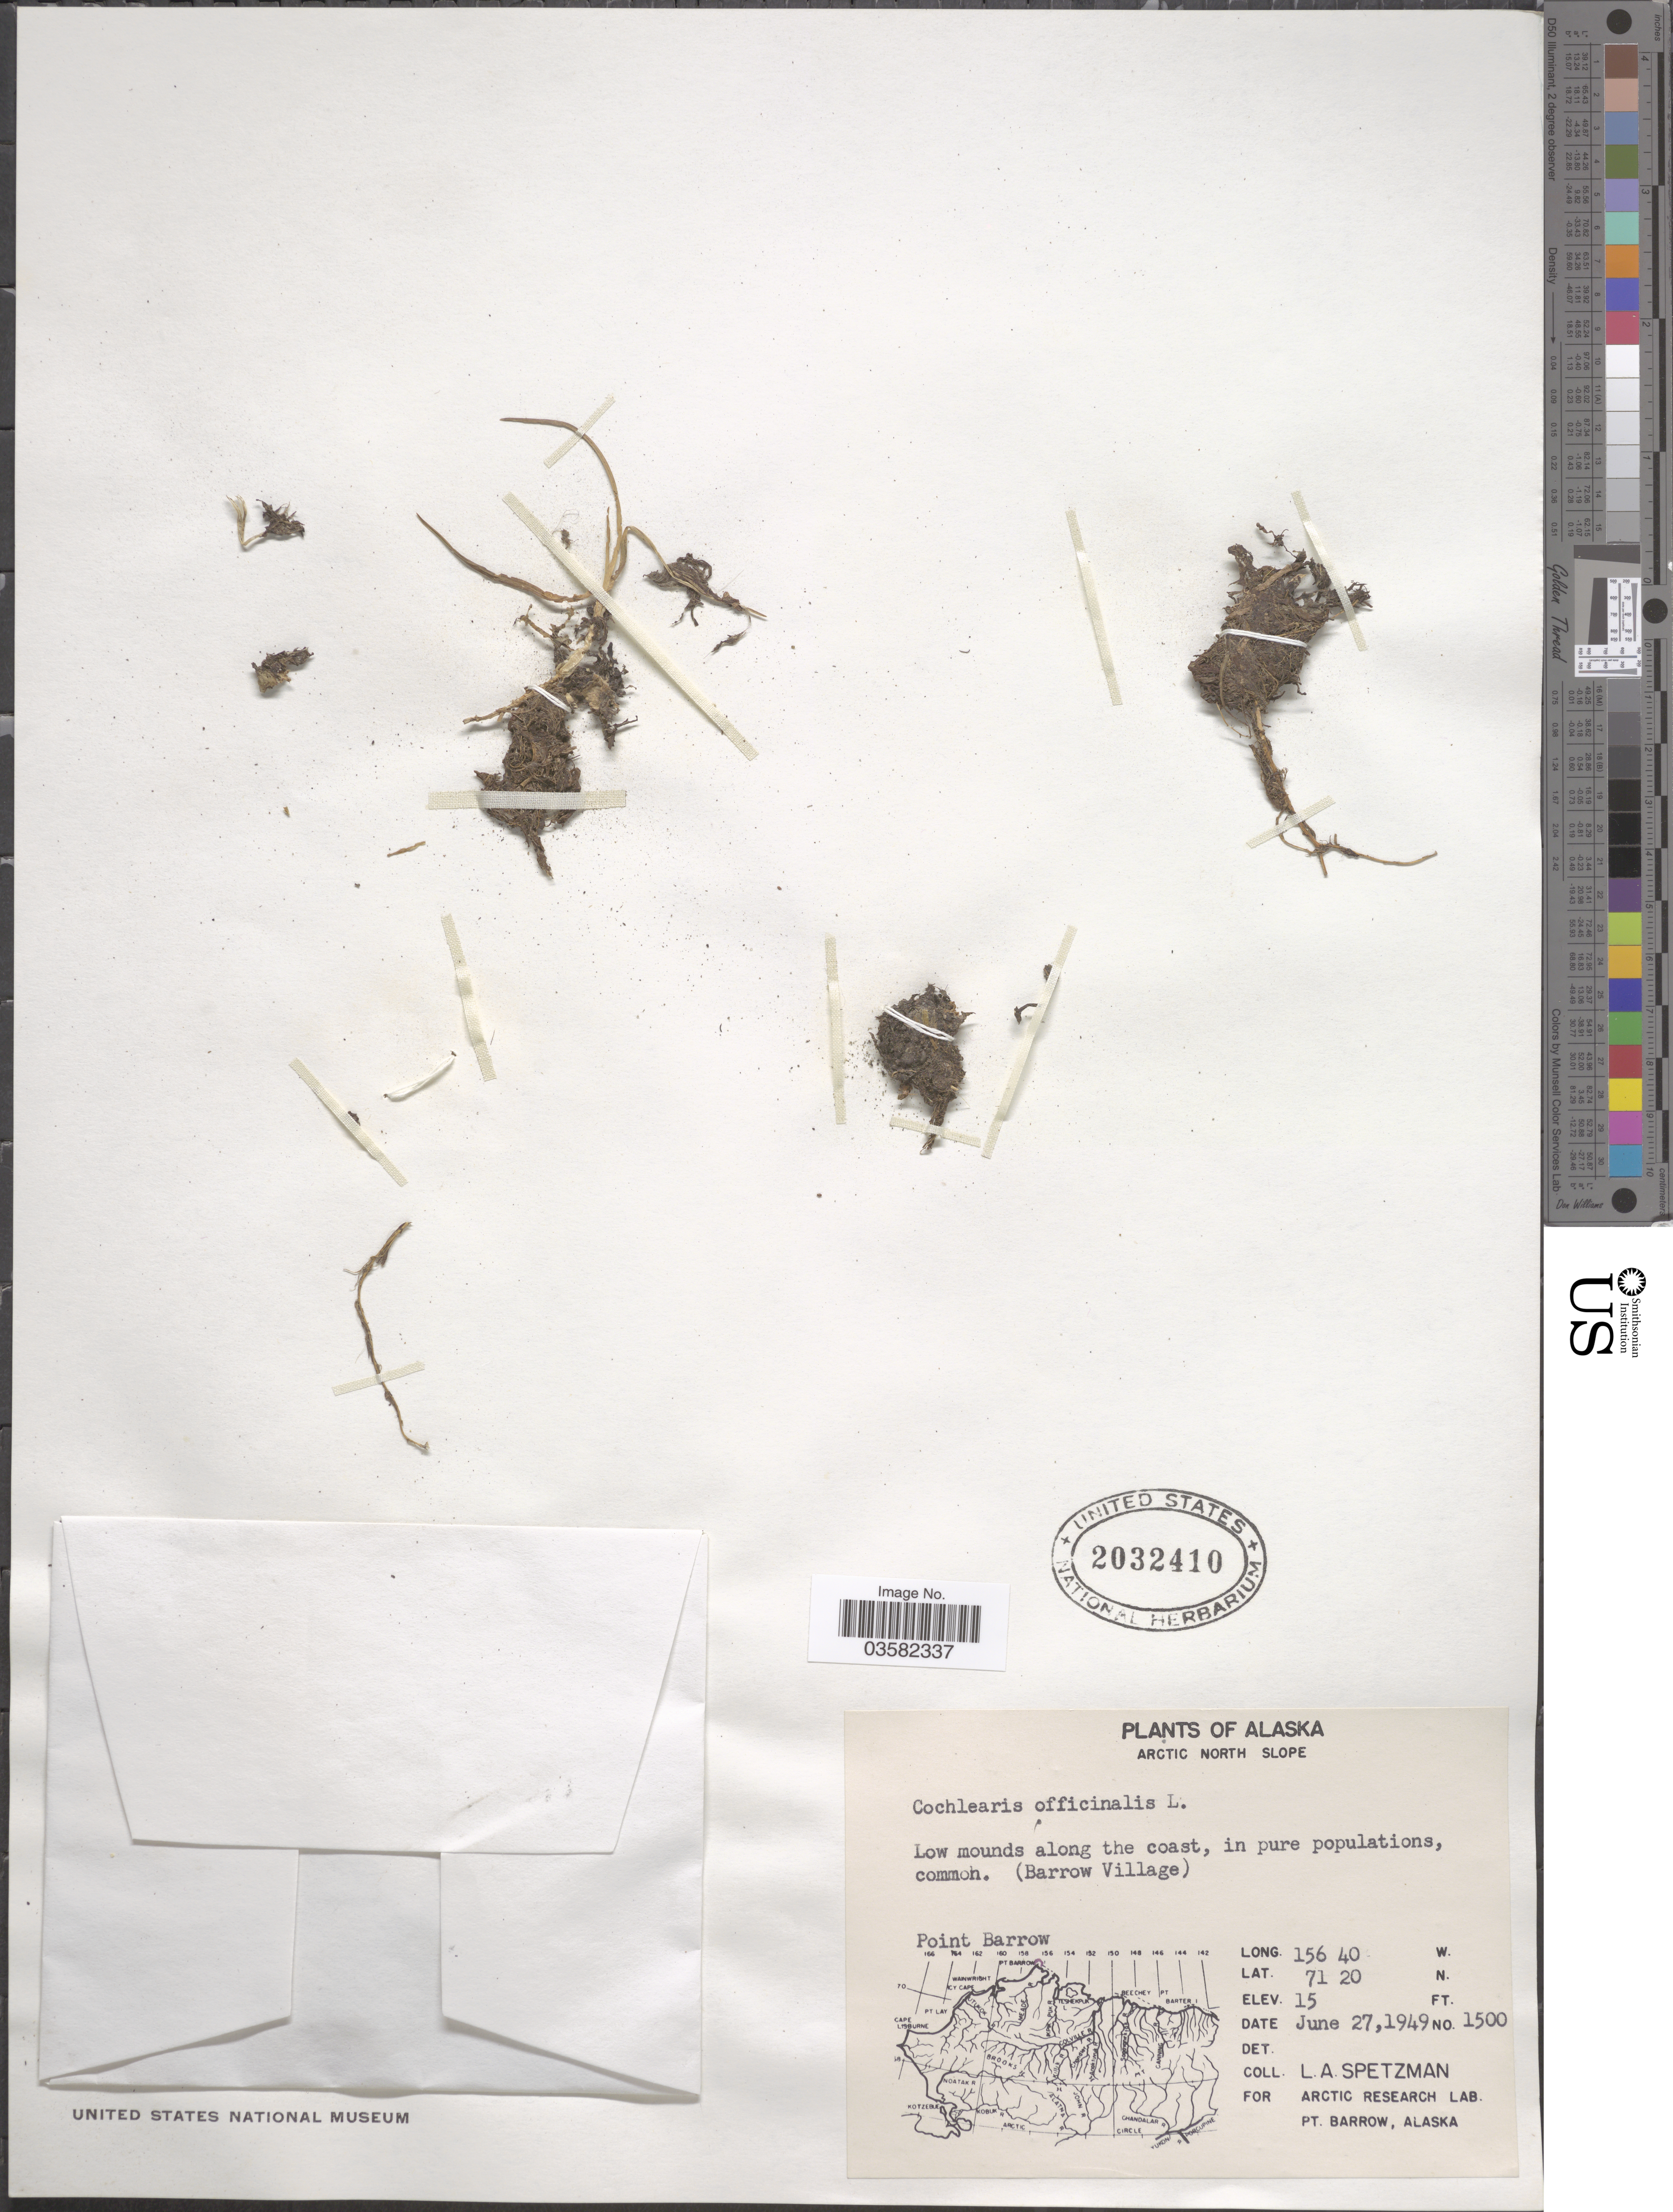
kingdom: Plantae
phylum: Tracheophyta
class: Magnoliopsida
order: Brassicales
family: Brassicaceae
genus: Cochlearia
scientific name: Cochlearia officinalis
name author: L.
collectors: L. Spetzman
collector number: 1500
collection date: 1949-06-27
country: United States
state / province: Alaska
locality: Arctic North Slope. (Barrow Village). Point Barrow.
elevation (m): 5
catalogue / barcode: US 2032410